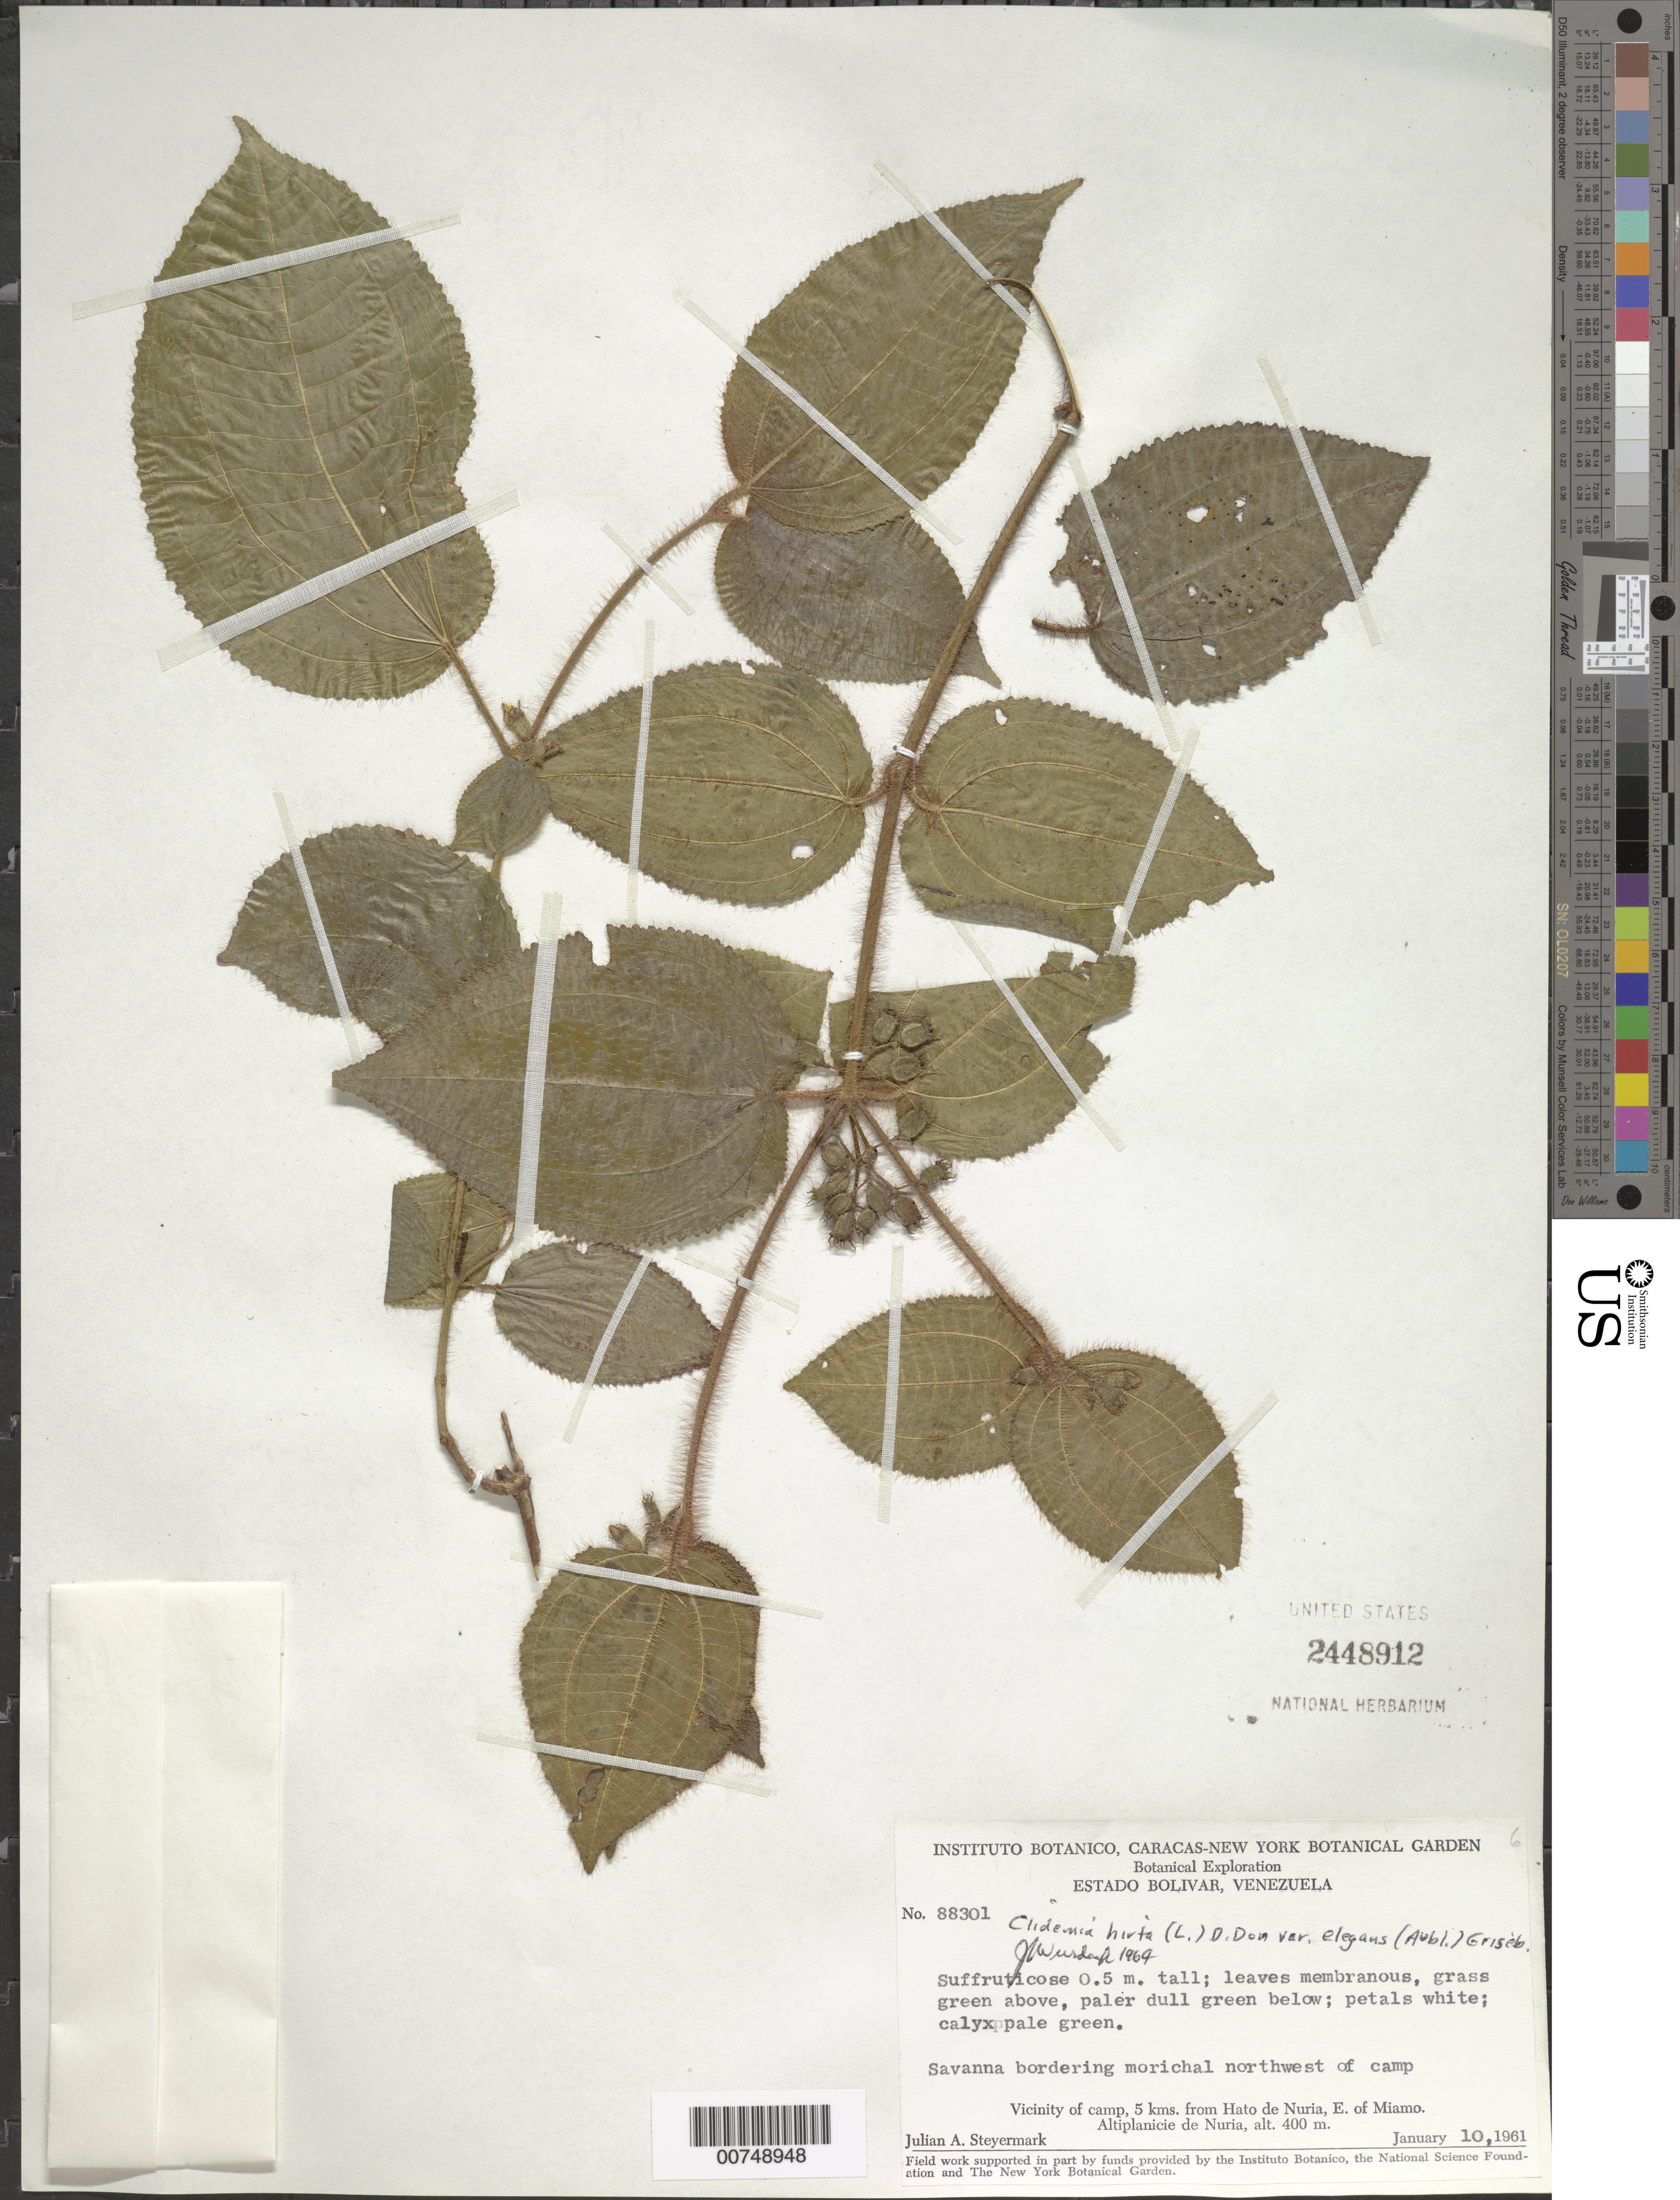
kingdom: Plantae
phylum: Tracheophyta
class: Magnoliopsida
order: Myrtales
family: Melastomataceae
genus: Clidemia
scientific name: Clidemia hirta var. elegans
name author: (Aubl.) Griseb.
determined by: Wurdack, John J., (US), US (UNITED STATES)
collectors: J. Steyermark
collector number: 88301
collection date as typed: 10-Jan-61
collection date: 1961-01-10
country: Venezuela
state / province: Bolívar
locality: Hato de Nuria, 5 km from; E of Miamo, Altiplanicie de Nuria, vic of camp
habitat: Savanna bordering morichal NW of camp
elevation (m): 400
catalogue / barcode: US 2448912